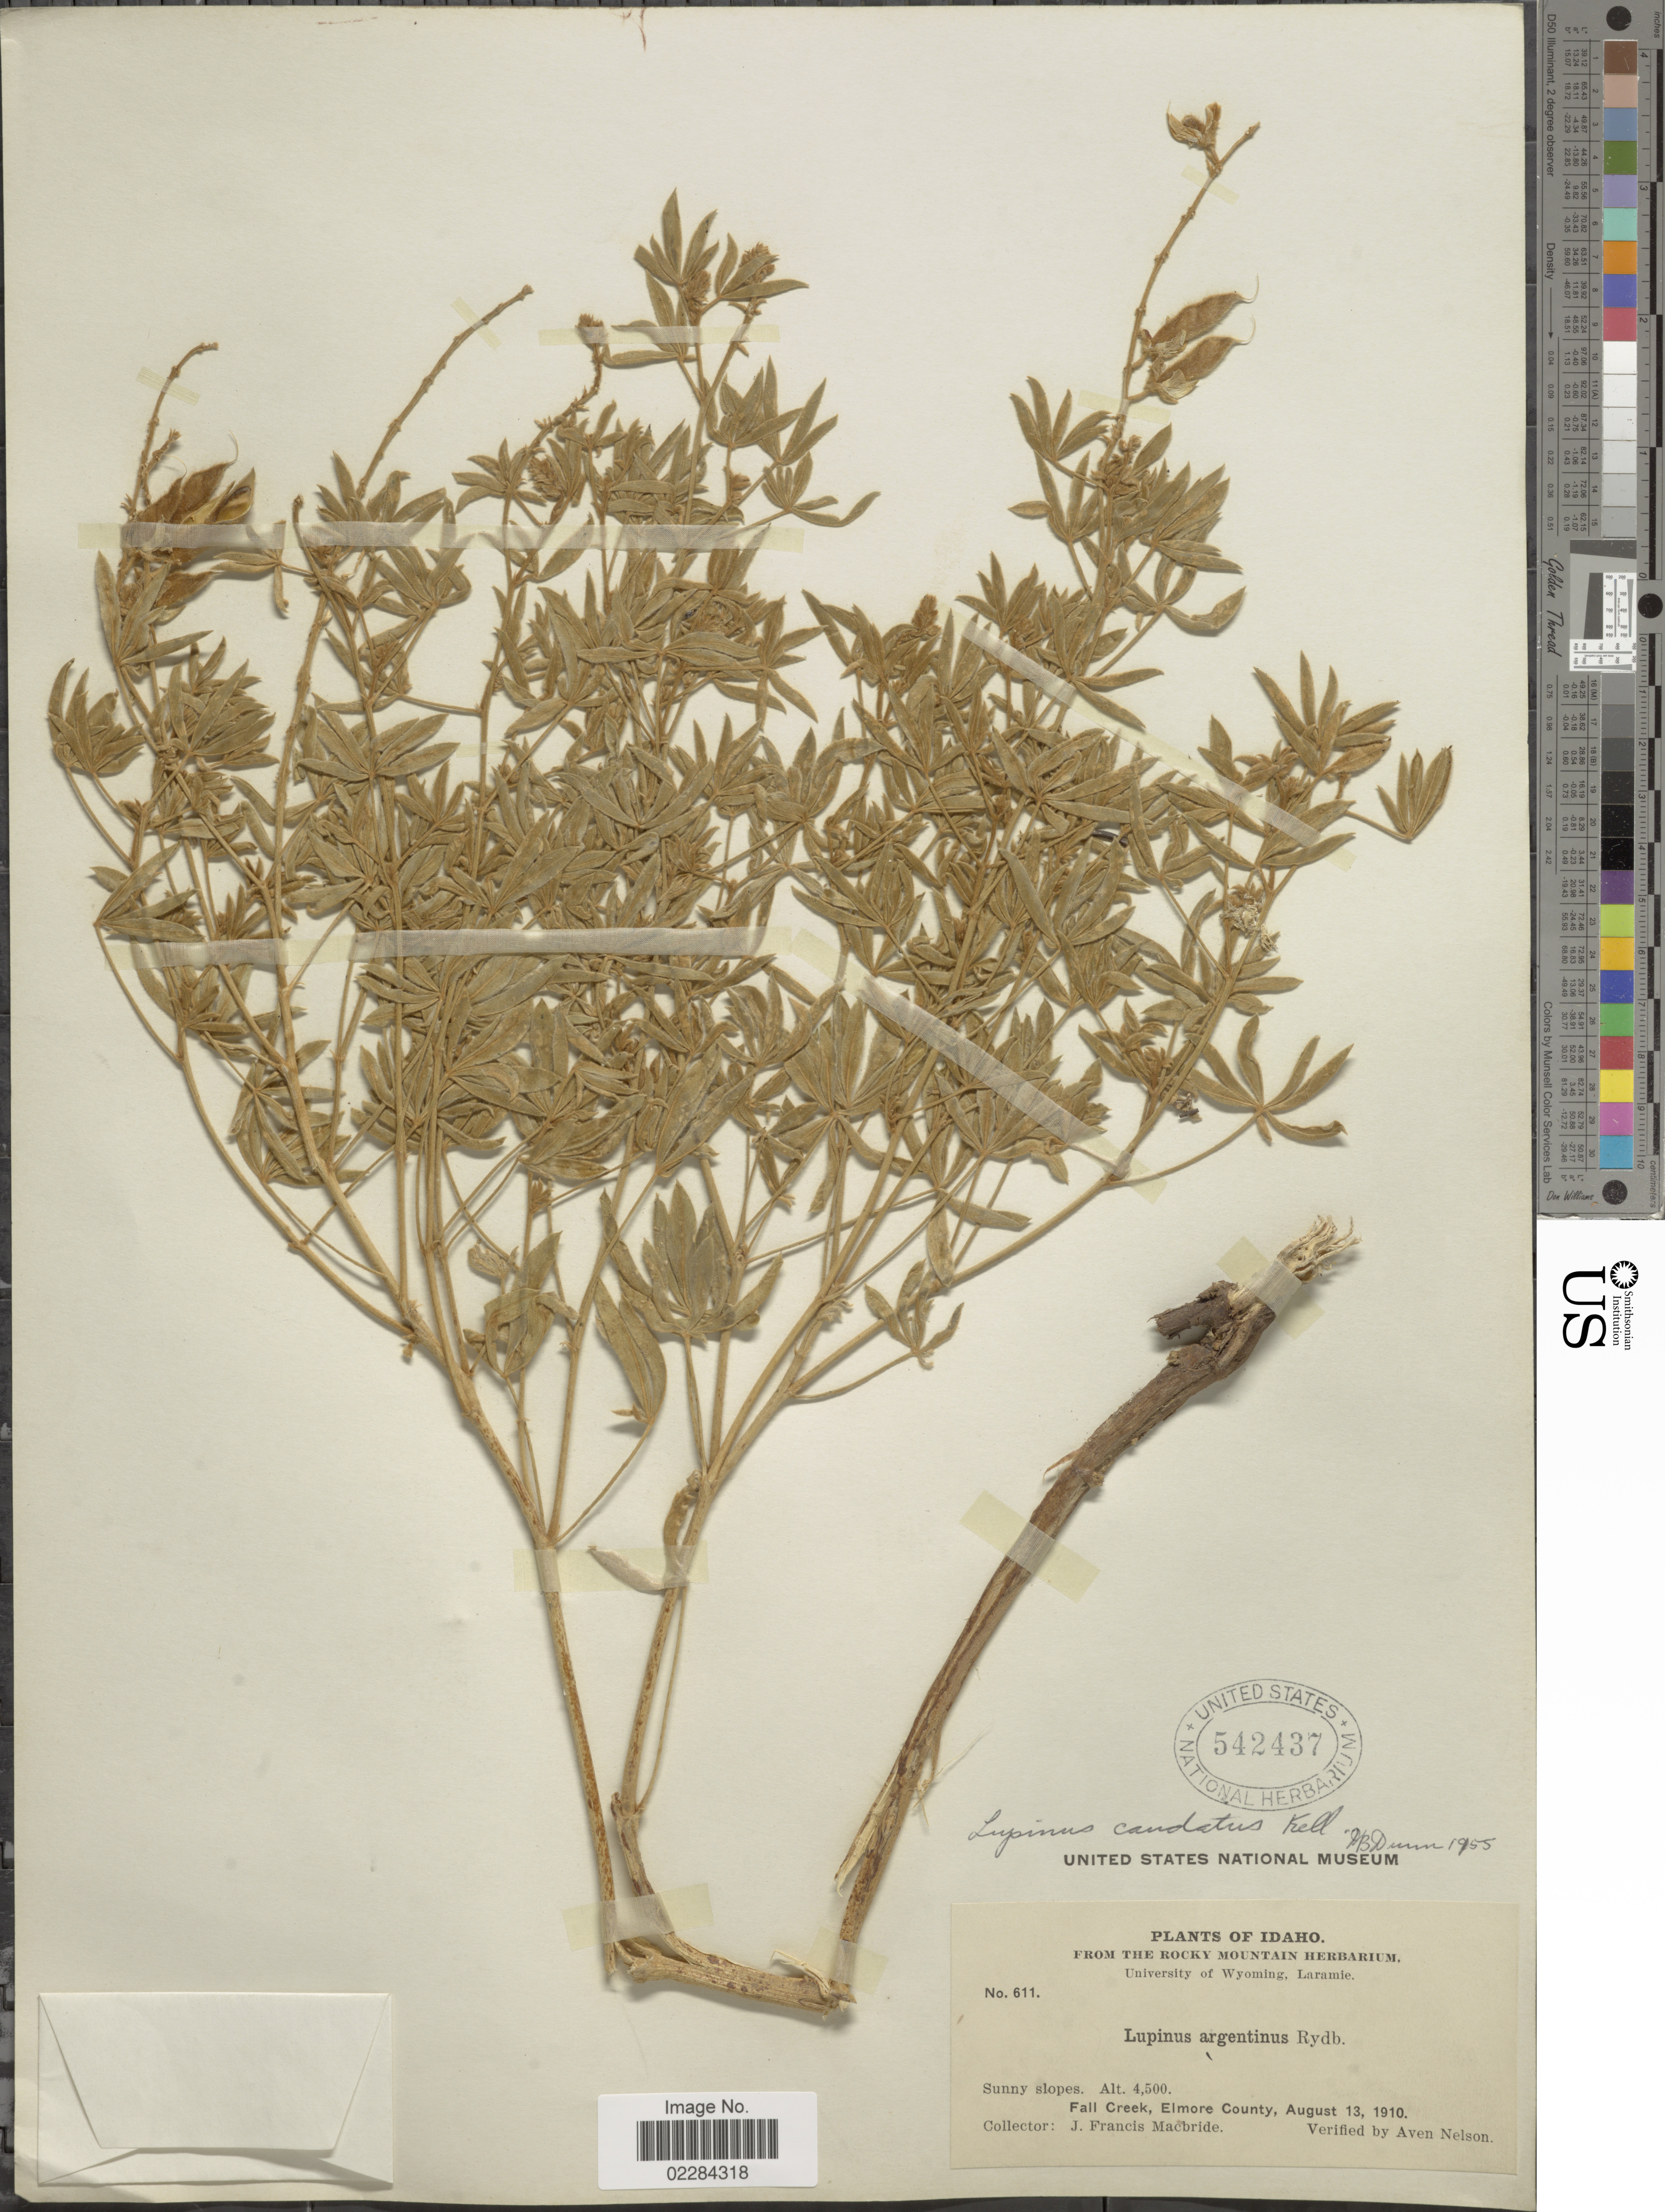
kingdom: Plantae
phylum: Tracheophyta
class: Magnoliopsida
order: Fabales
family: Fabaceae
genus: Lupinus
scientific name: Lupinus caudatus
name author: Kellogg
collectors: J. F. Macbride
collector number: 611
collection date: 1910-08-13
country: United States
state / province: Idaho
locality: Sunny slopes. Fall Creek, Elmore County.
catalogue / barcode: US 542437